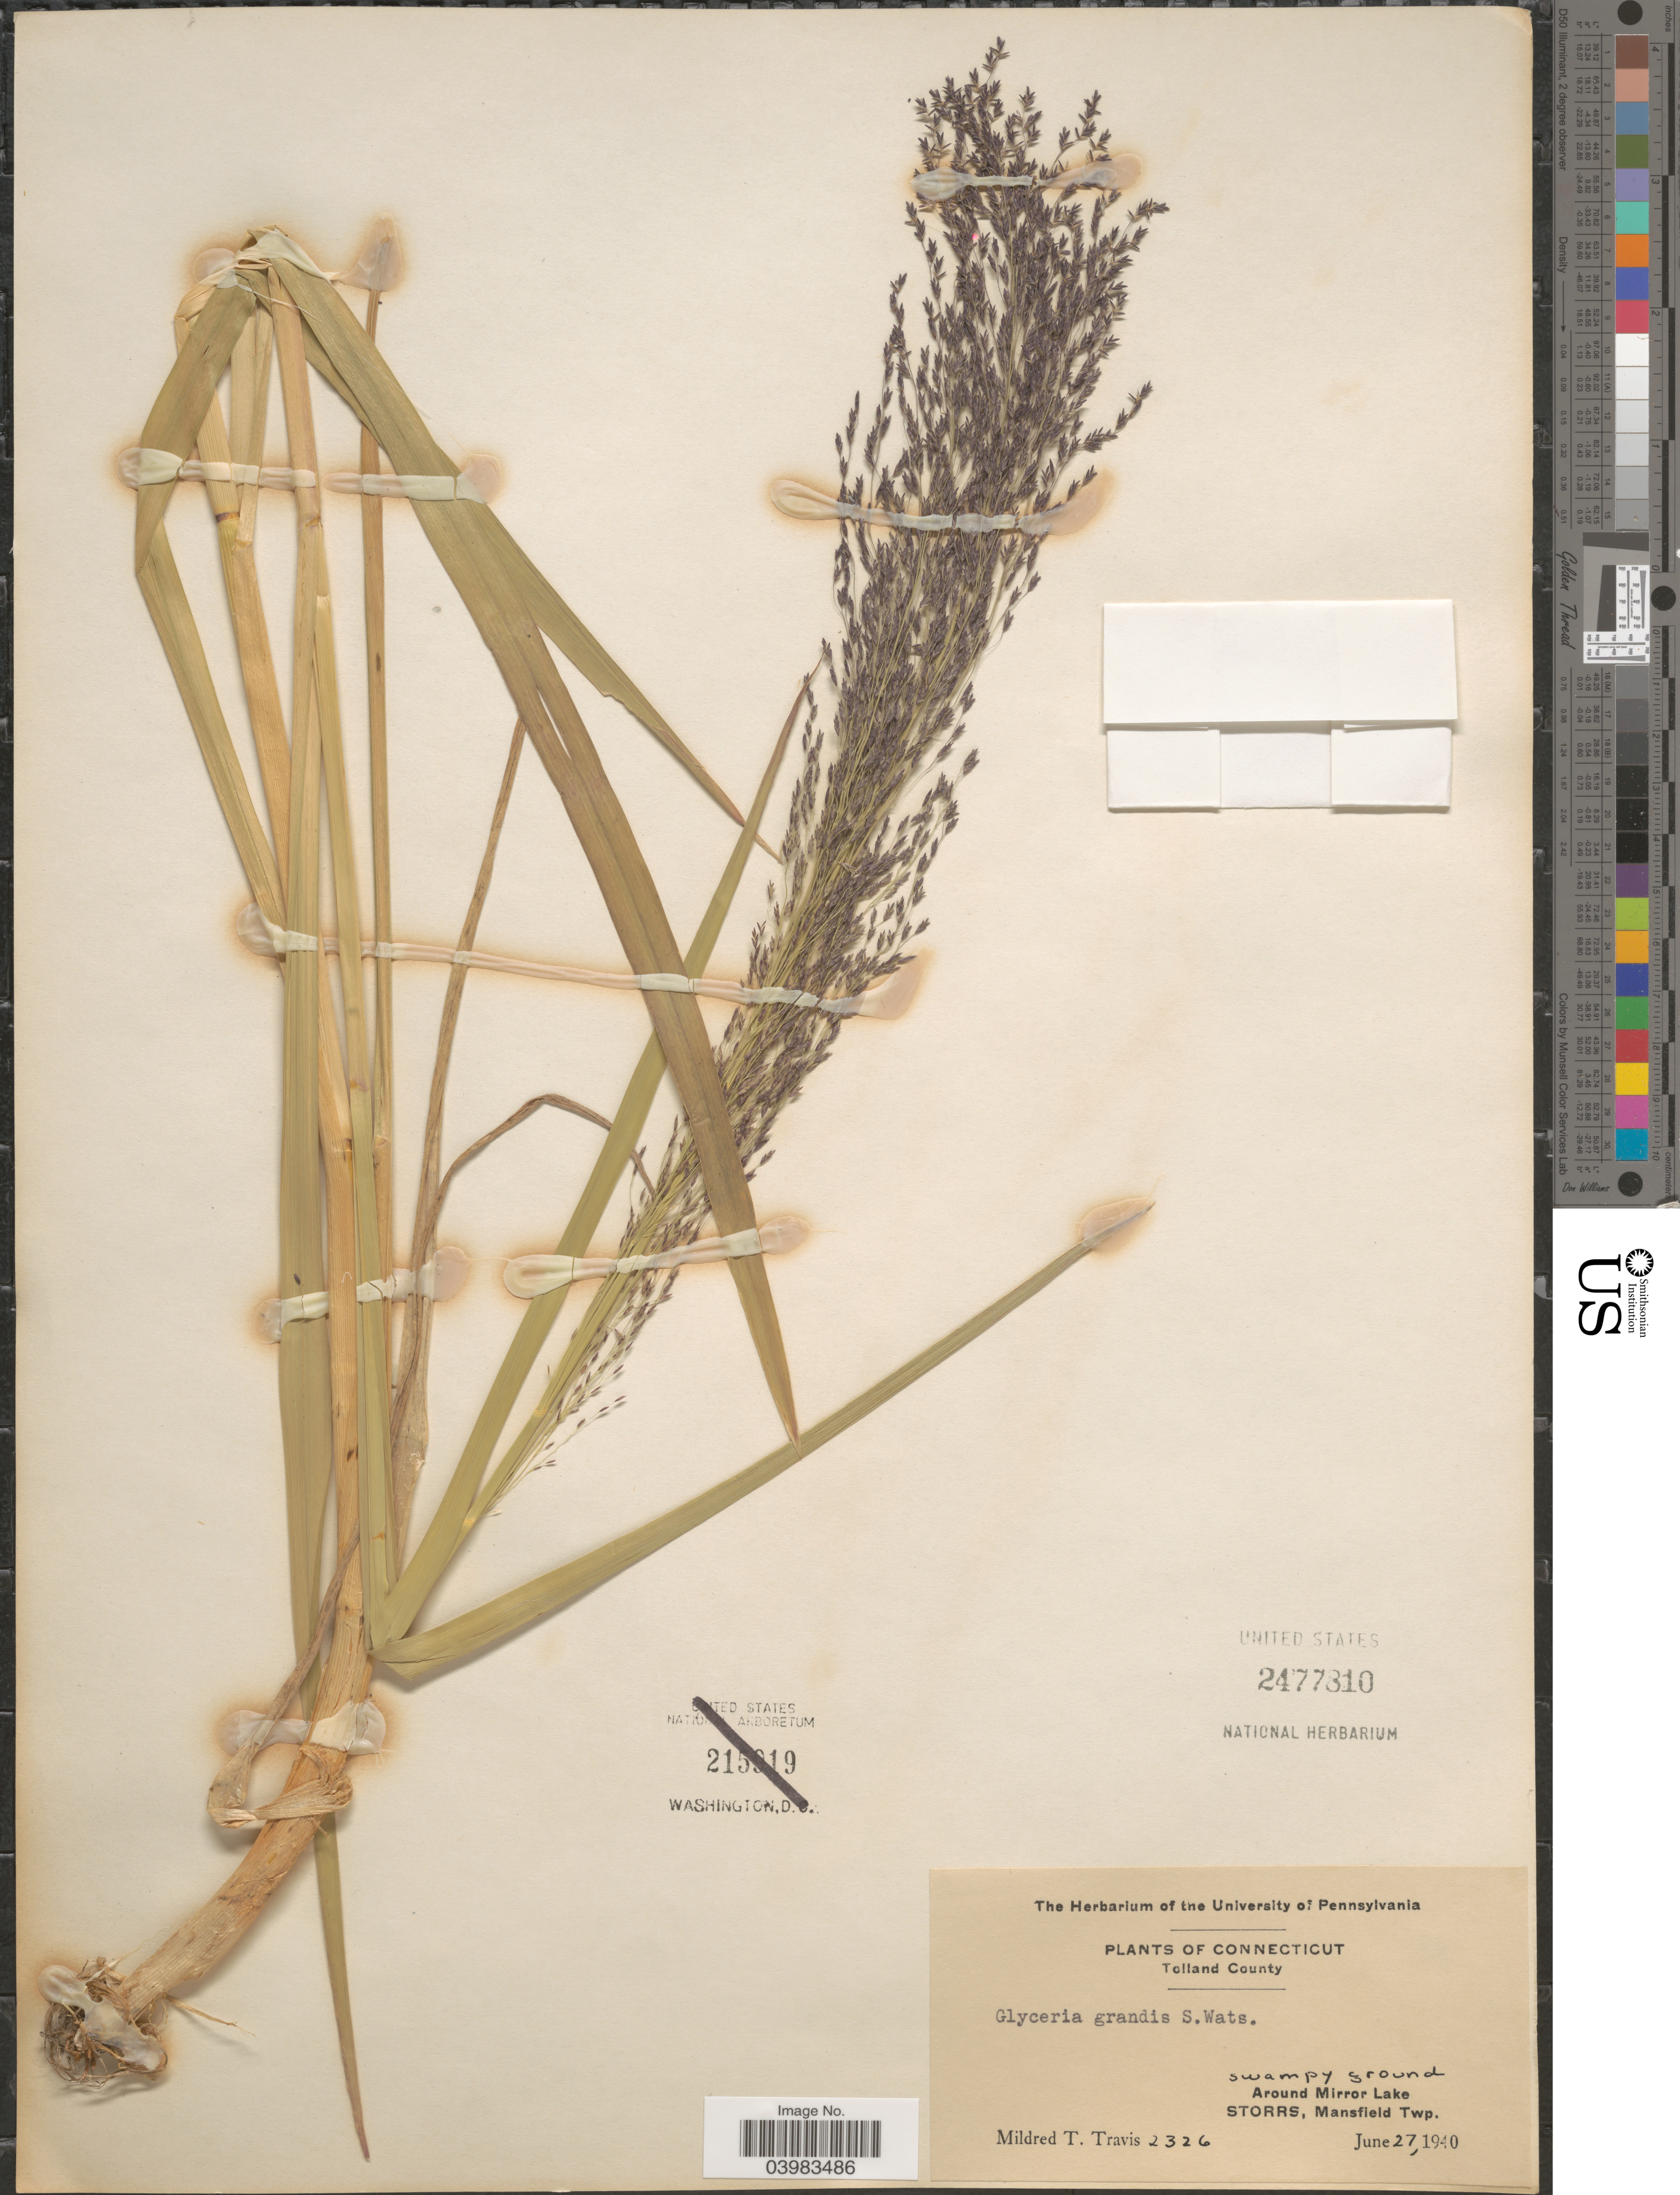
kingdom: Plantae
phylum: Tracheophyta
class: Liliopsida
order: Poales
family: Poaceae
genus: Glyceria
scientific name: Glyceria grandis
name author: S. Watson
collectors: M. Travis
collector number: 2326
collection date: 1940-06-27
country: United States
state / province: Connecticut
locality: Tolland County. Swampy ground. Around Mirror Lake. Storrs, Mansfield Twp.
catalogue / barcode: US 2477810